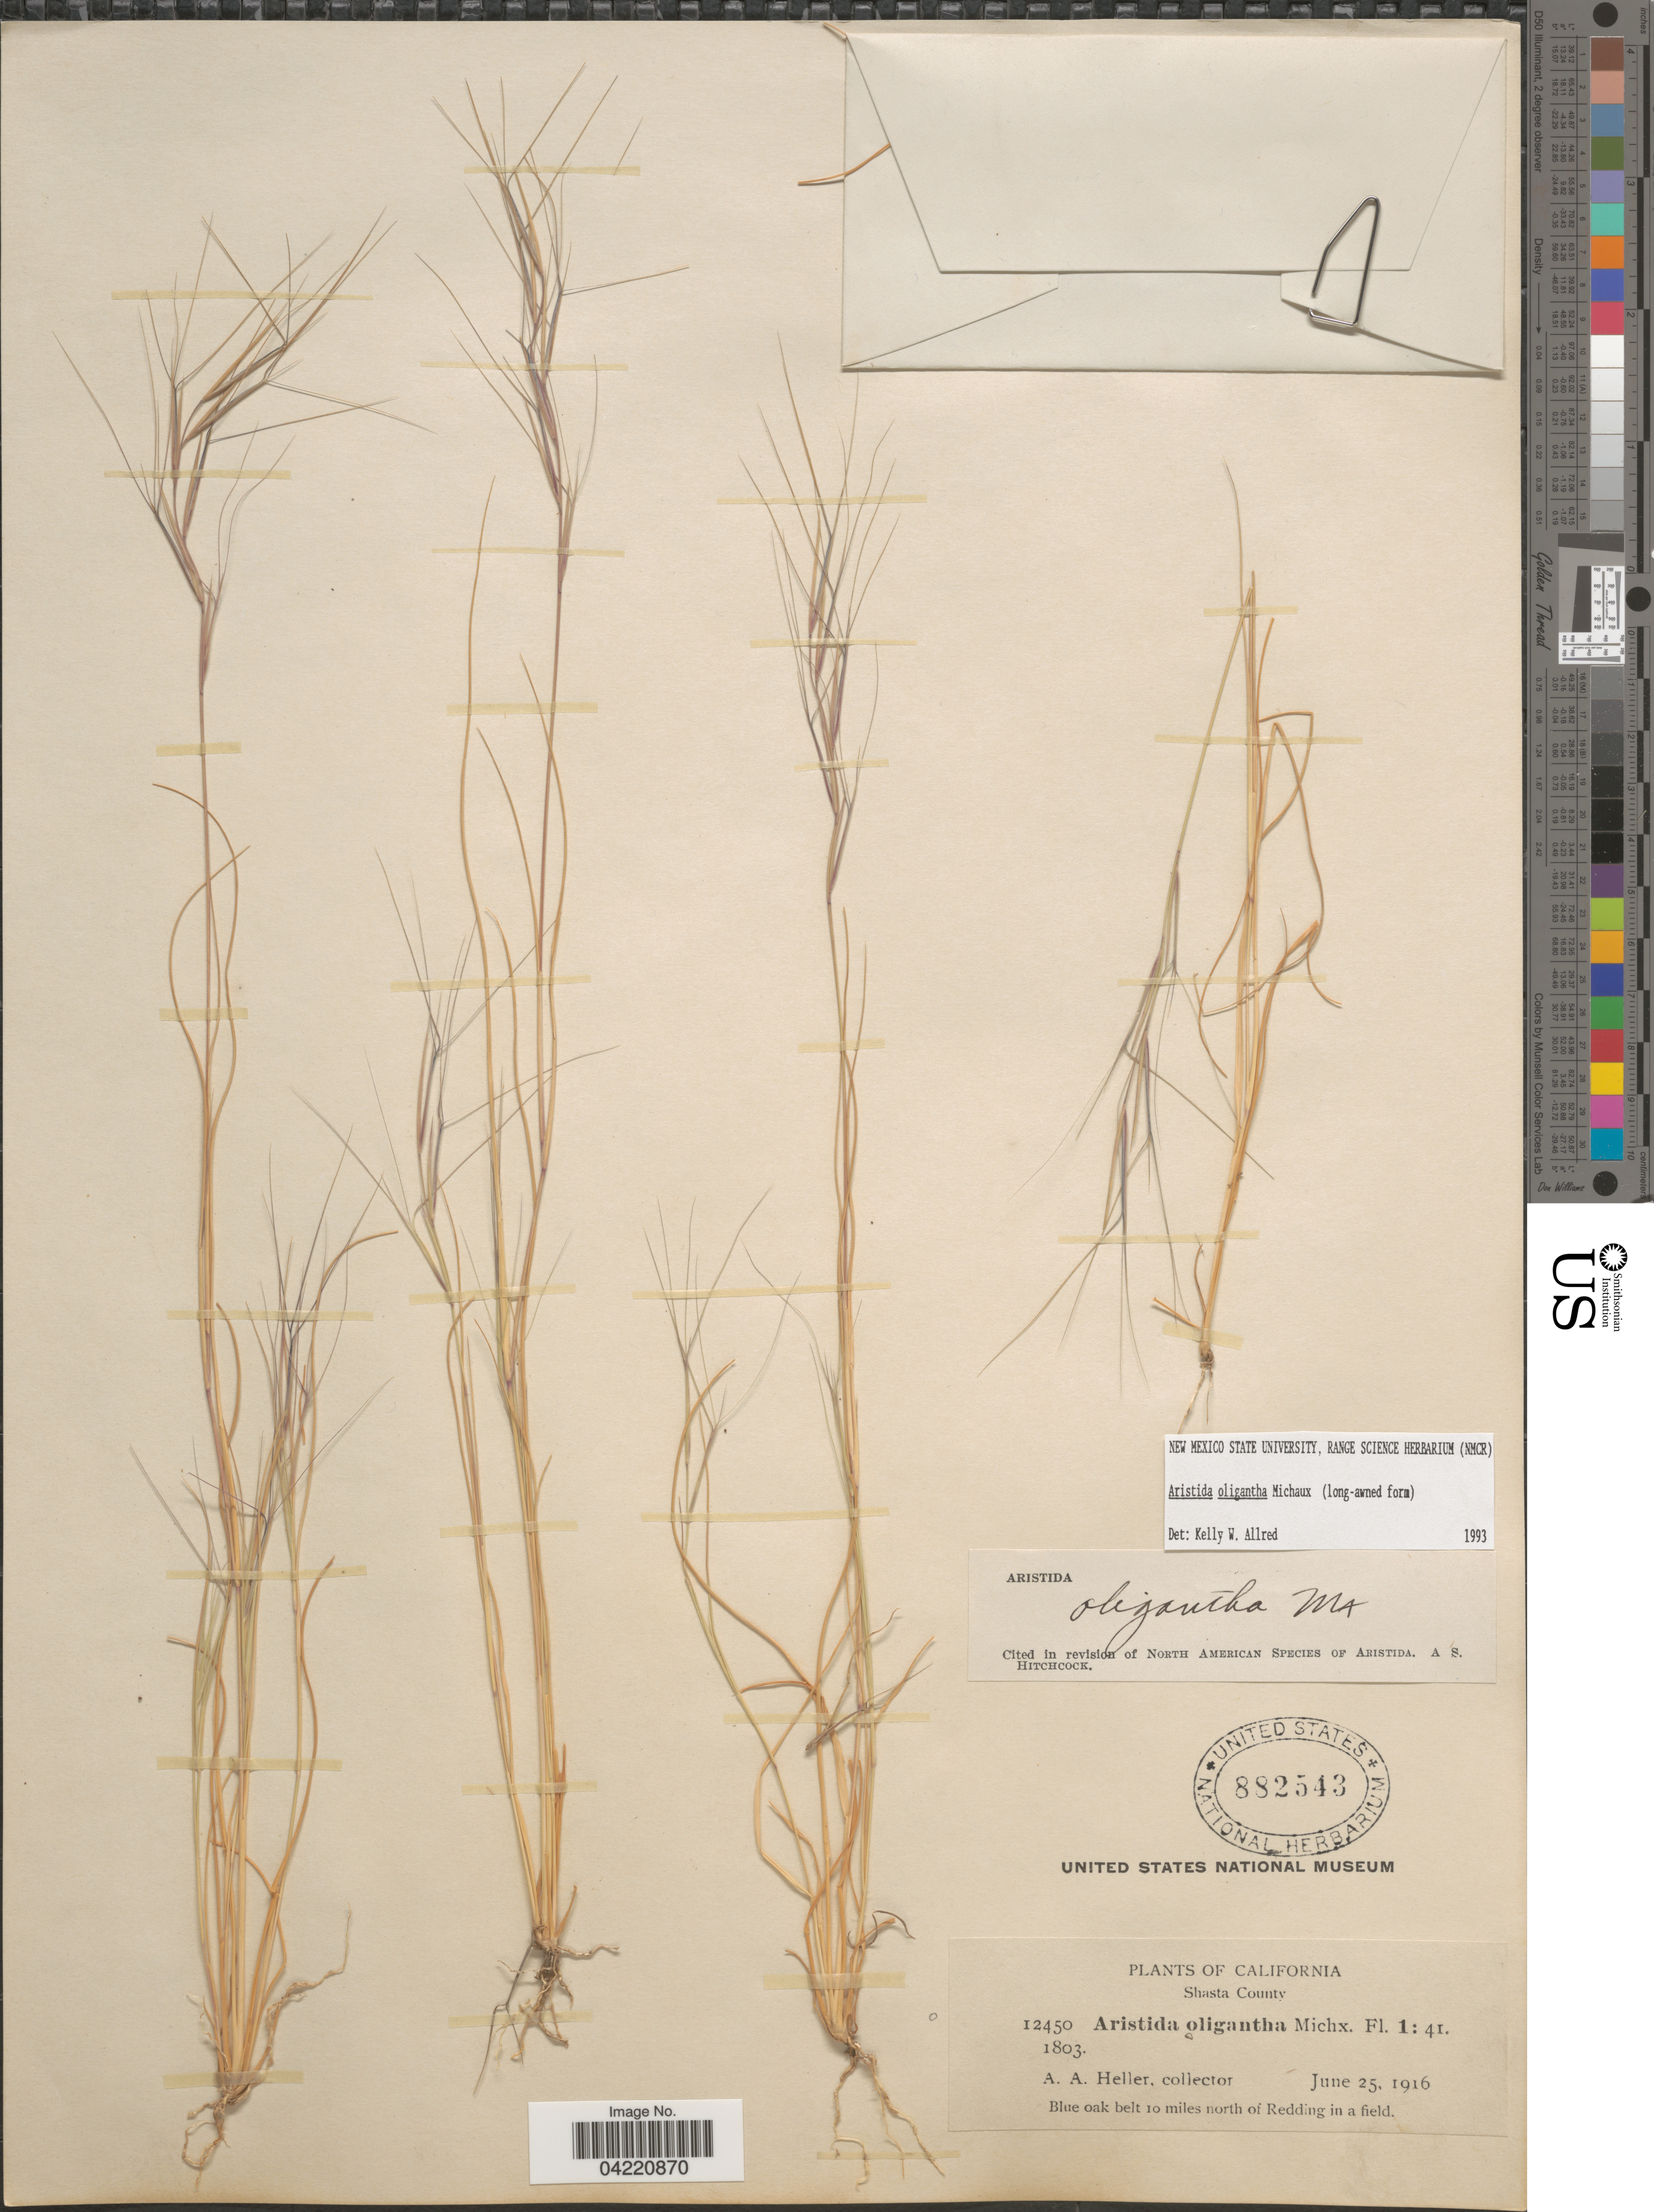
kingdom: Plantae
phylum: Tracheophyta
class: Liliopsida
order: Poales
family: Poaceae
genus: Aristida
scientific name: Aristida oligantha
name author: Michx.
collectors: A. A. Heller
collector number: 12450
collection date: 1916-06-25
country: United States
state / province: California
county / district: Shasta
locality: Shasta County. Blue oak belt 10 miles north of Redding in a field.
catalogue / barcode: US 882543